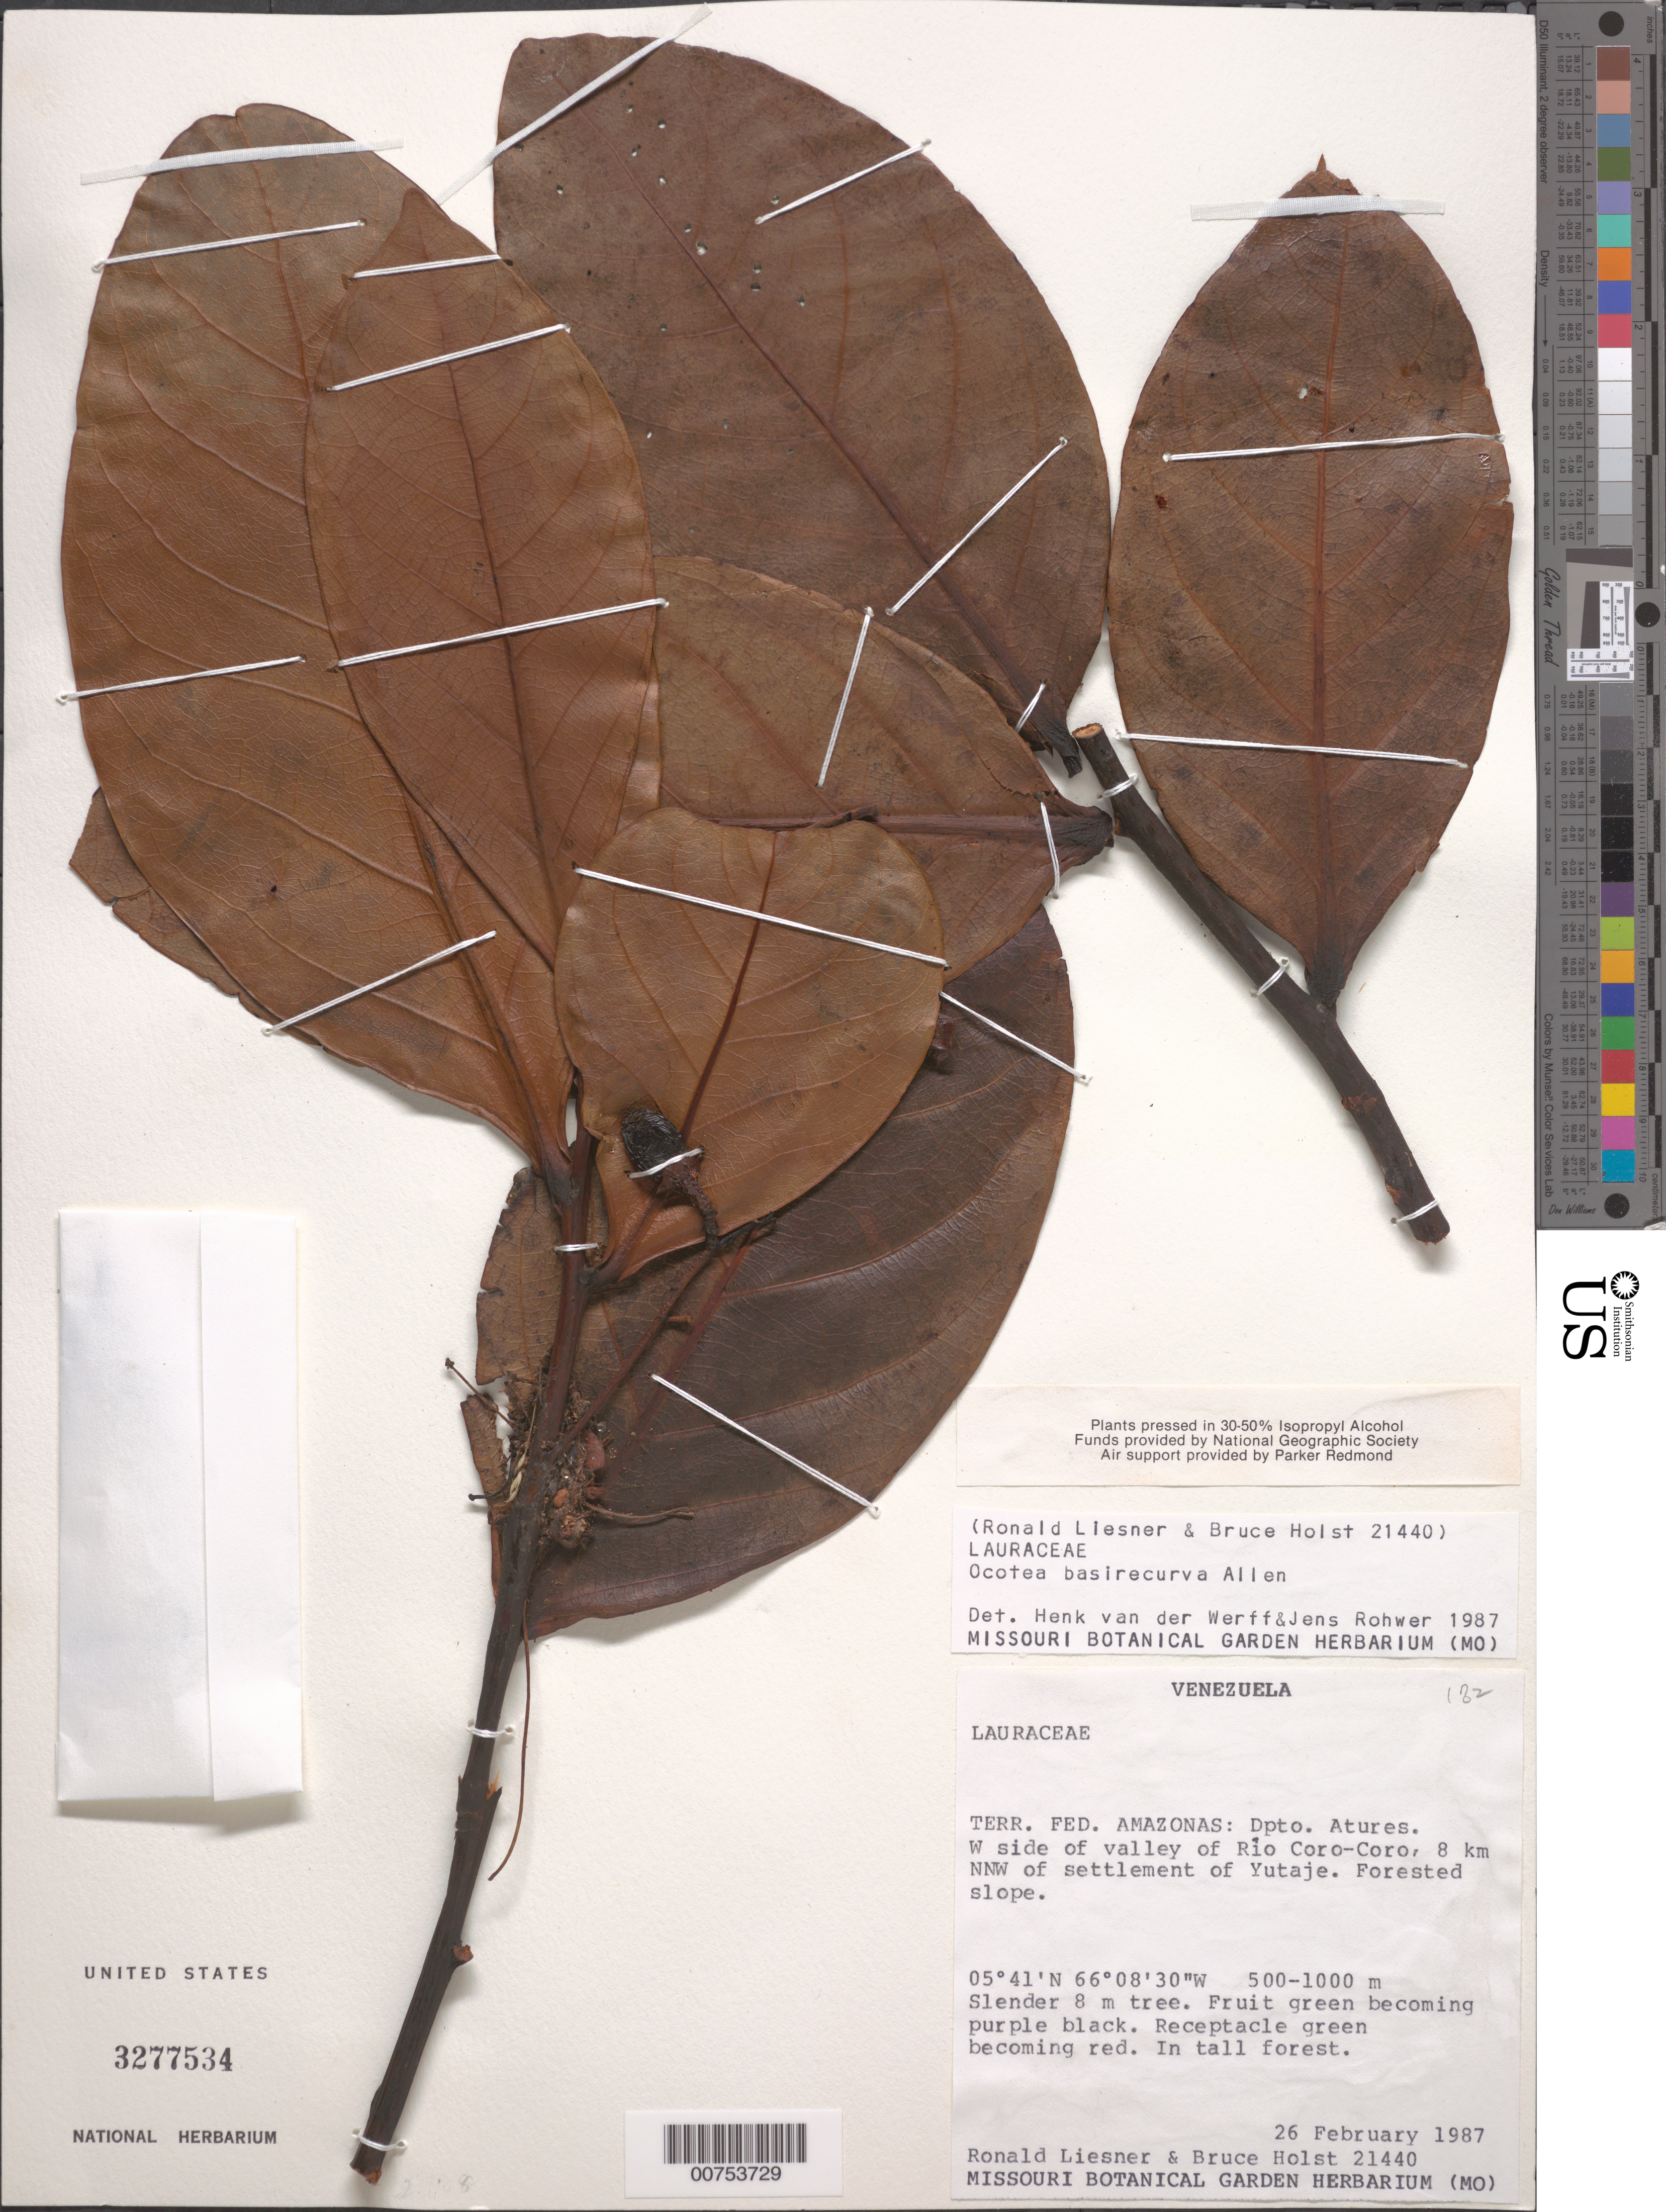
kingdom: Plantae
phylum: Tracheophyta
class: Magnoliopsida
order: Laurales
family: Lauraceae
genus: Ocotea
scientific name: Ocotea basirecurva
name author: C.K. Allen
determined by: van der Werff, H.; Rohwer, J. G.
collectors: R. L. Liesner & B. Holst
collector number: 21440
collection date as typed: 26-Feb-87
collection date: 1987-02-26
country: Venezuela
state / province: Amazonas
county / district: Atures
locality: Río Coro-Coro, W side, 8 km NNW of settlement of Yutajé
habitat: Forested slope, tall forest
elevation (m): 500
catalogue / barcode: US 3277534